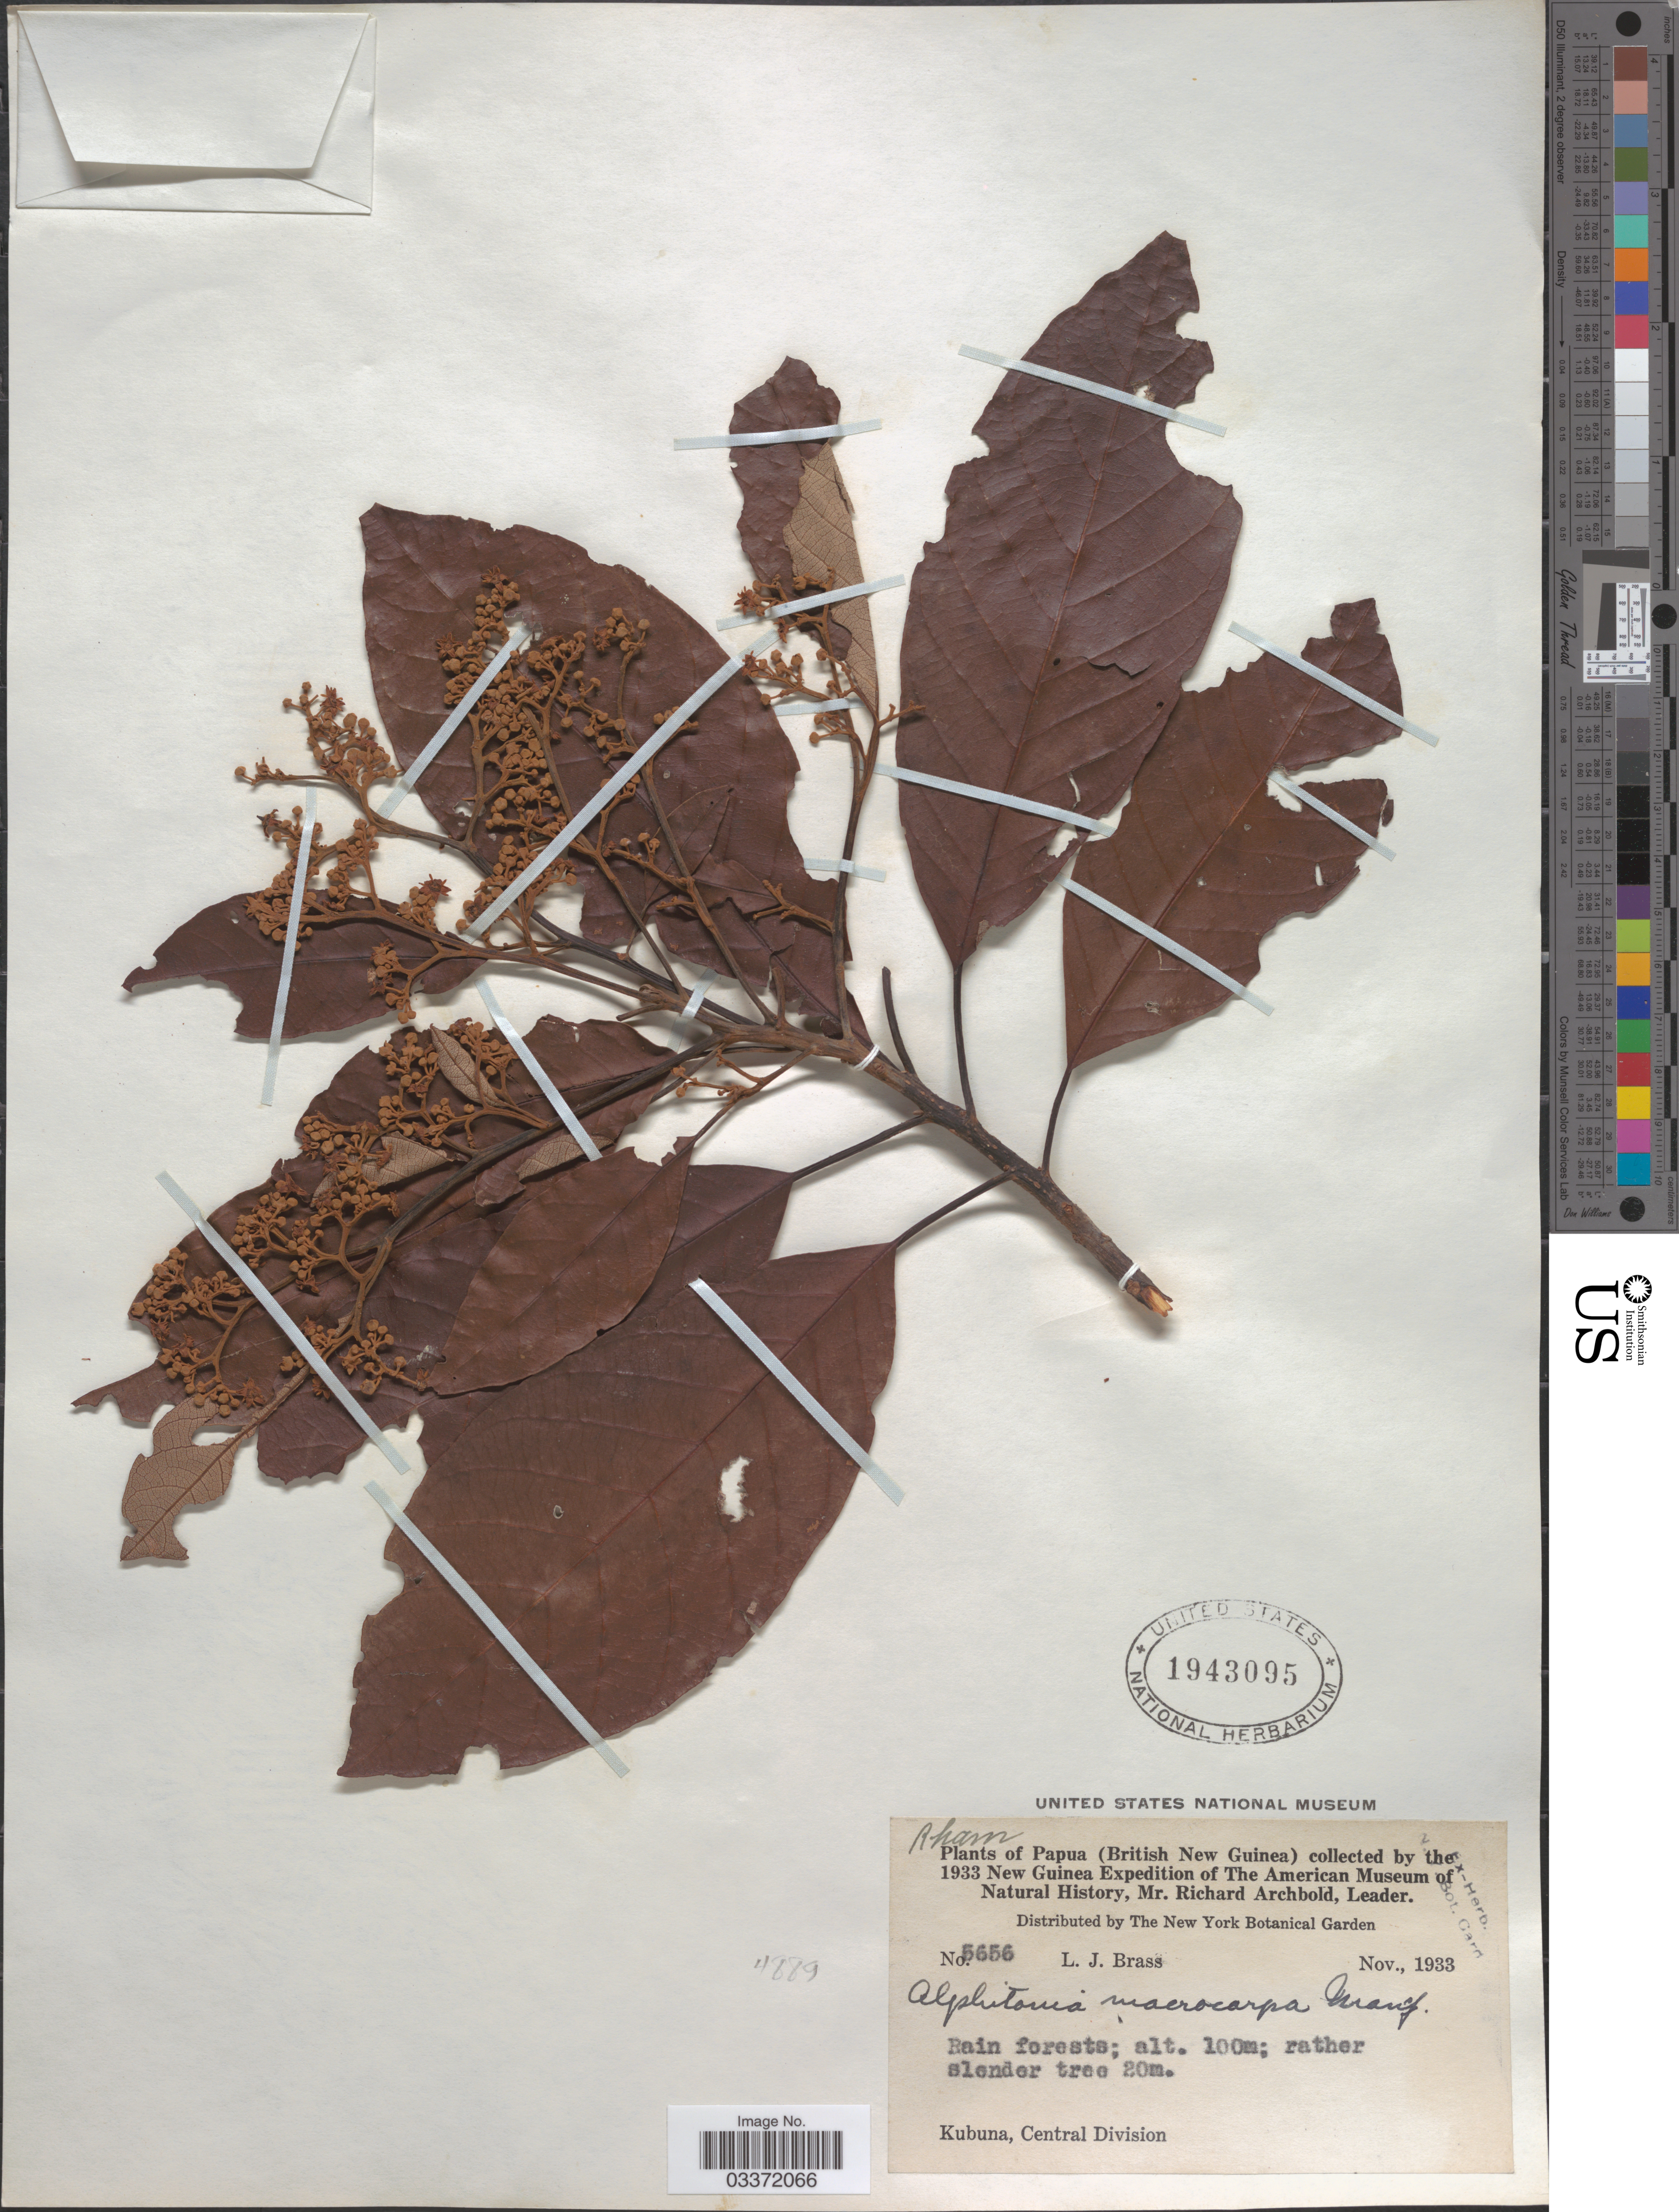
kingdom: Plantae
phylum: Tracheophyta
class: Magnoliopsida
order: Rosales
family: Rhamnaceae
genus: Alphitonia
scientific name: Alphitonia macrocarpa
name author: Mansf.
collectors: L. J. Brass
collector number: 5656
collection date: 1933-11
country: Papua New Guinea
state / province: Central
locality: Papua (British New Guinea). Kubuna, Central Division.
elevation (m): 100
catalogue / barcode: US 1943095